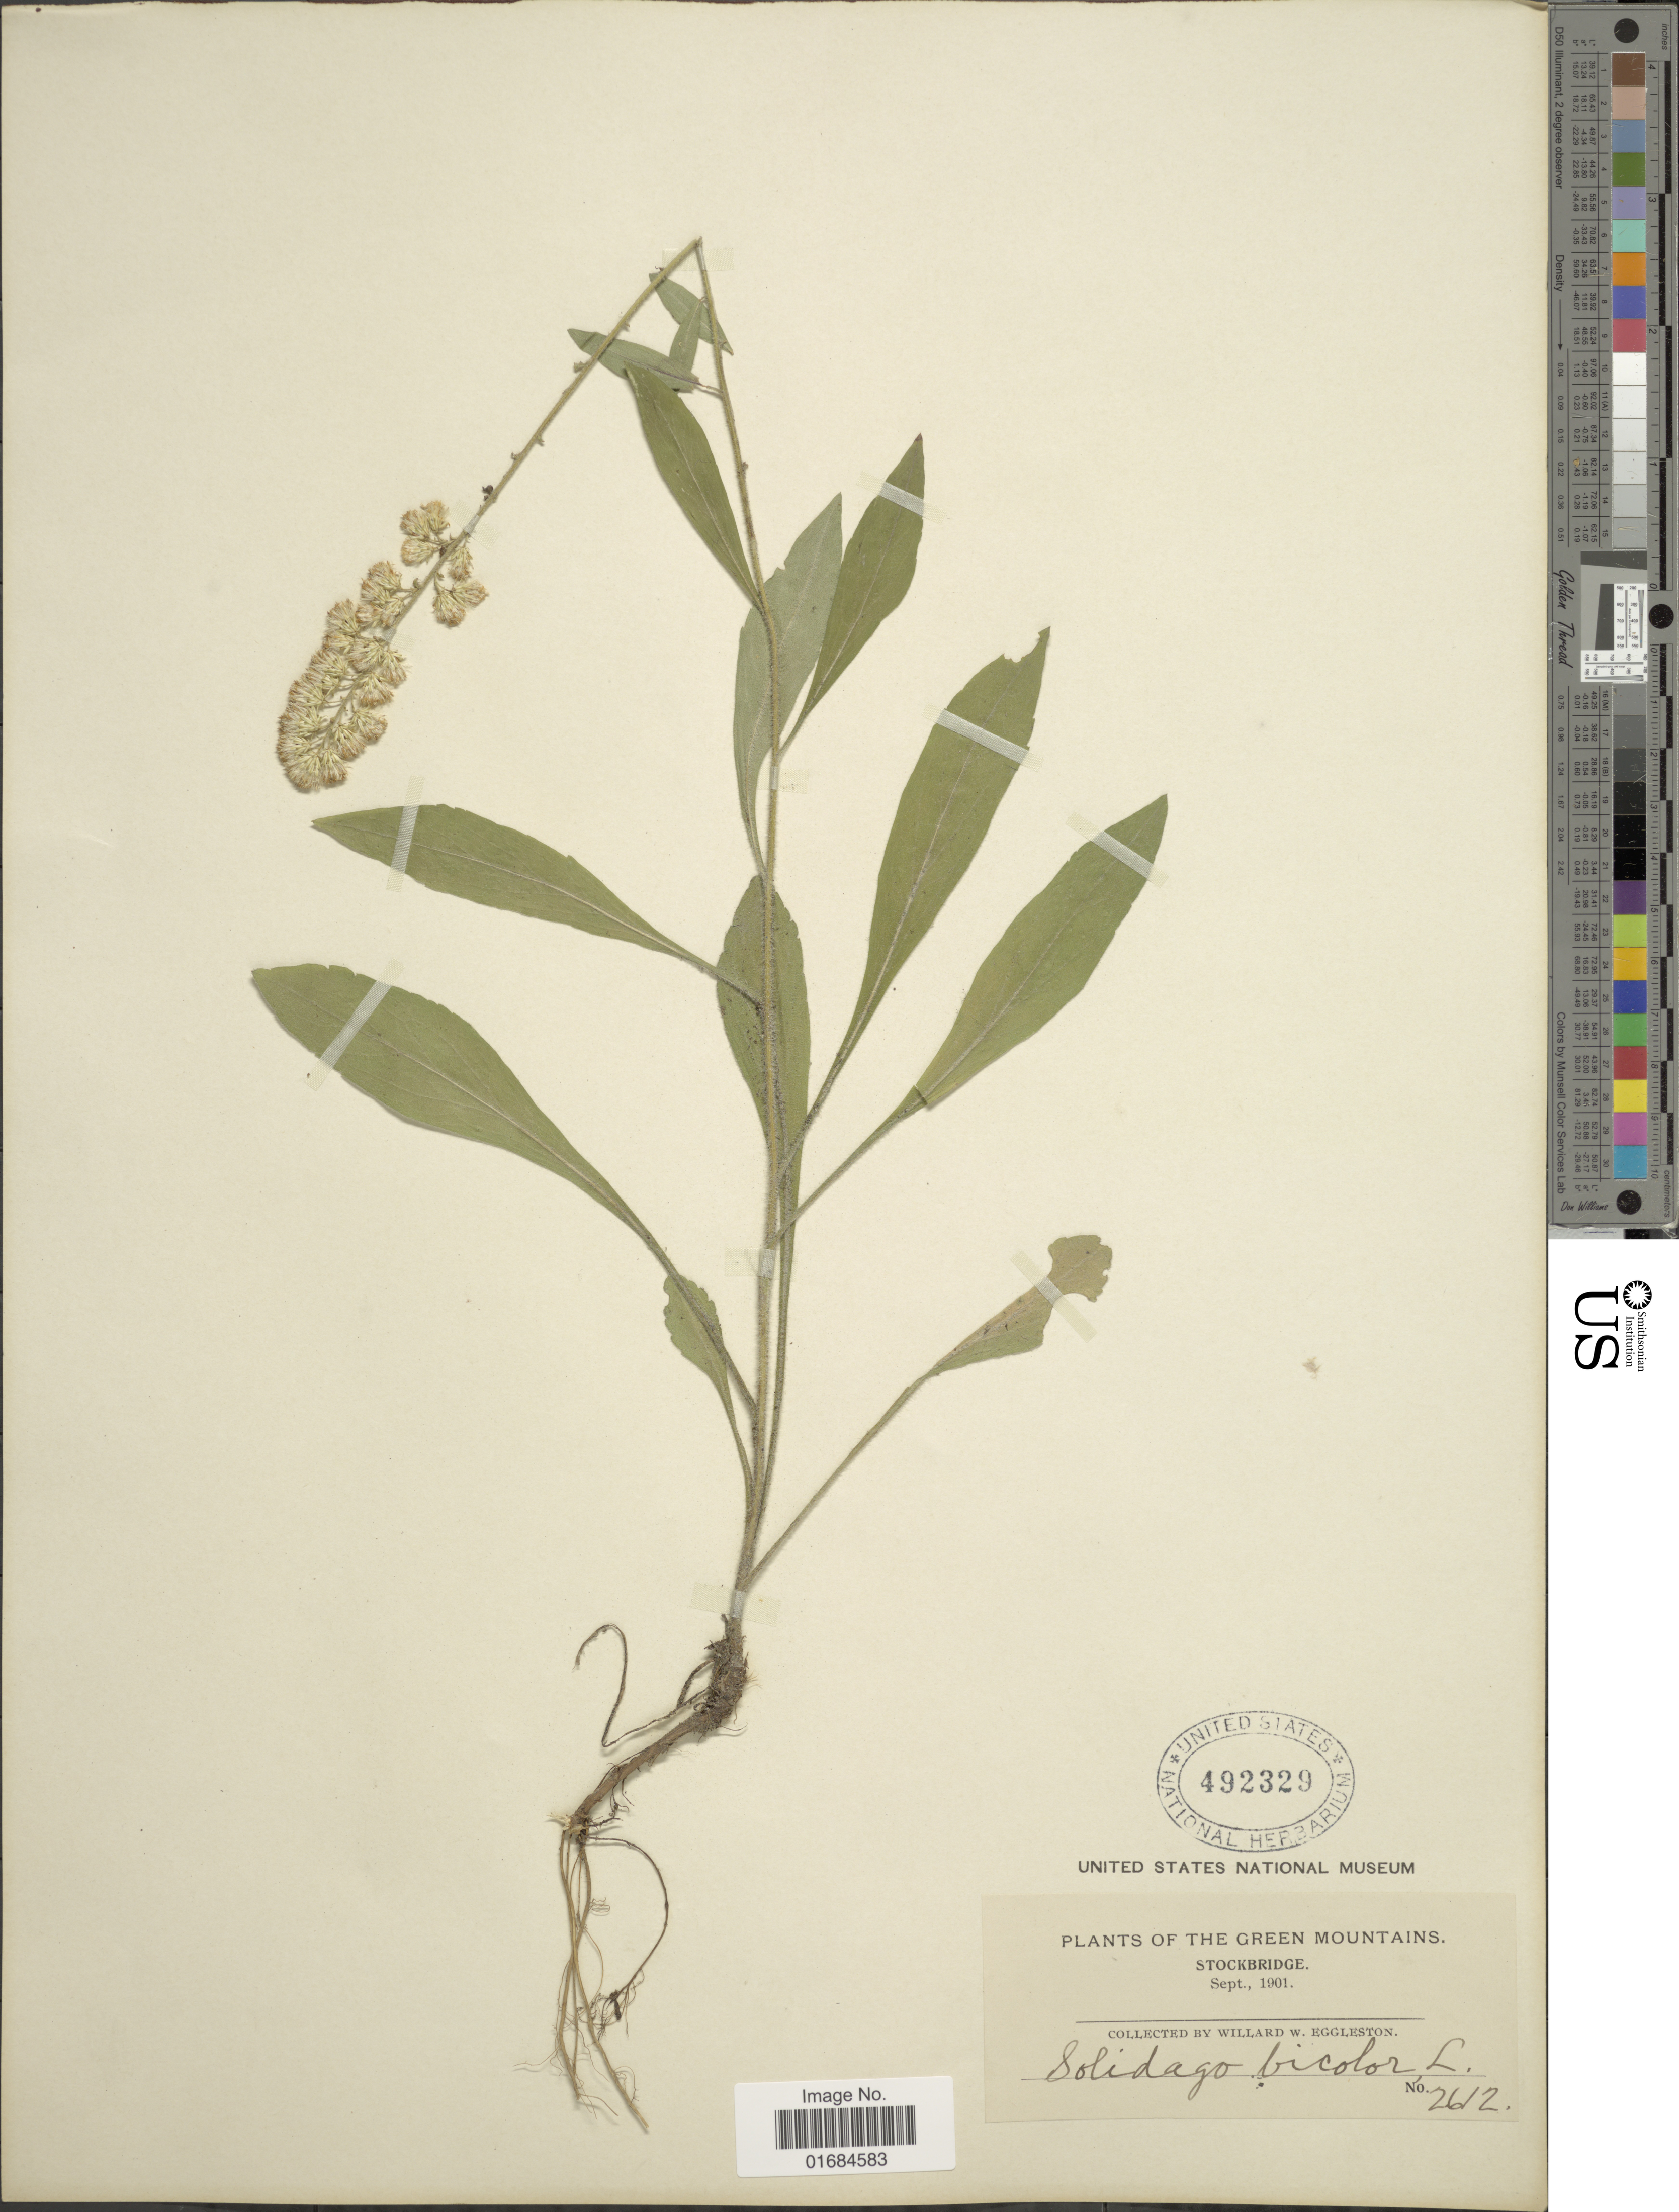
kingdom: Plantae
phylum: Tracheophyta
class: Magnoliopsida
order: Asterales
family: Asteraceae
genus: Solidago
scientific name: Solidago bicolor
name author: L.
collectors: W. W. Eggleston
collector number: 2612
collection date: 1901-09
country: United States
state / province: Vermont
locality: The green Mountains, Stockbridge.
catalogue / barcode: US 492329